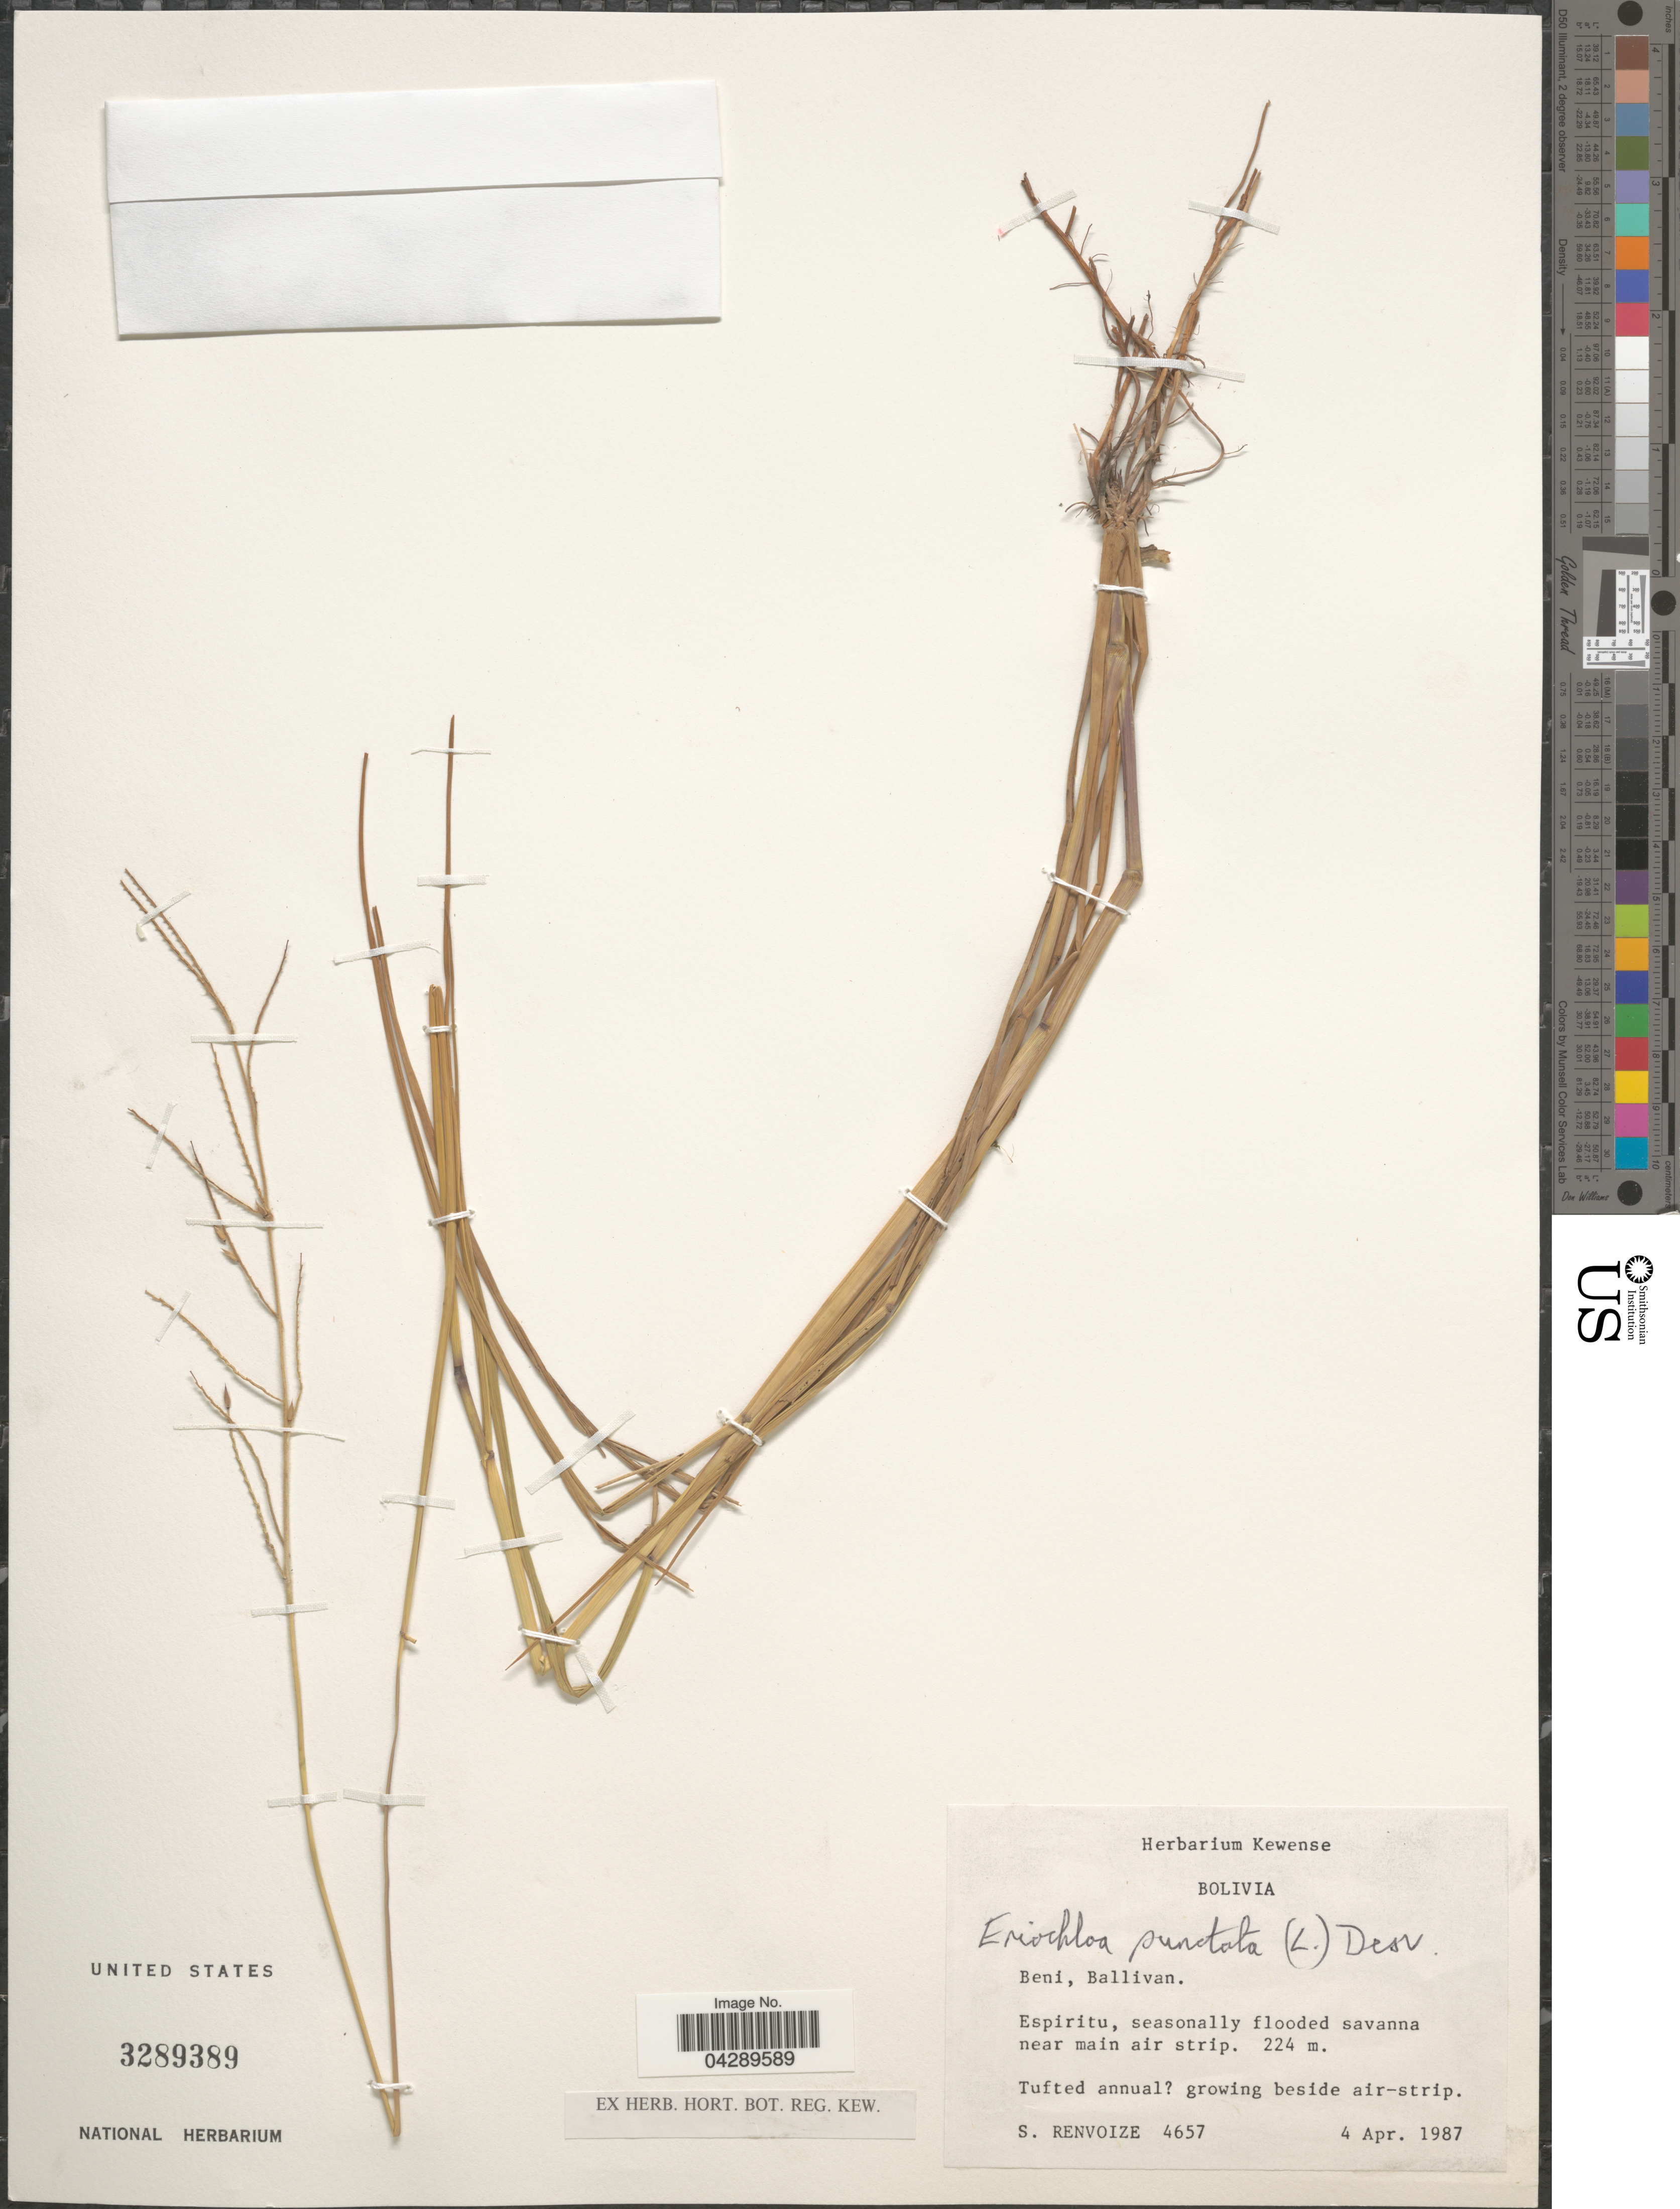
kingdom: Plantae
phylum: Tracheophyta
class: Liliopsida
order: Poales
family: Poaceae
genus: Eriochloa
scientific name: Eriochloa punctata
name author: (L.) Desv. ex Ham.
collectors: S. A. Renvoize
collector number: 4657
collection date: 1987-04-04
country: Bolivia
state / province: Beni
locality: Ballivan. Espiritu, seasonally flooded savanna near main air strip.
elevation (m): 224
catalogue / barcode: US 3289389